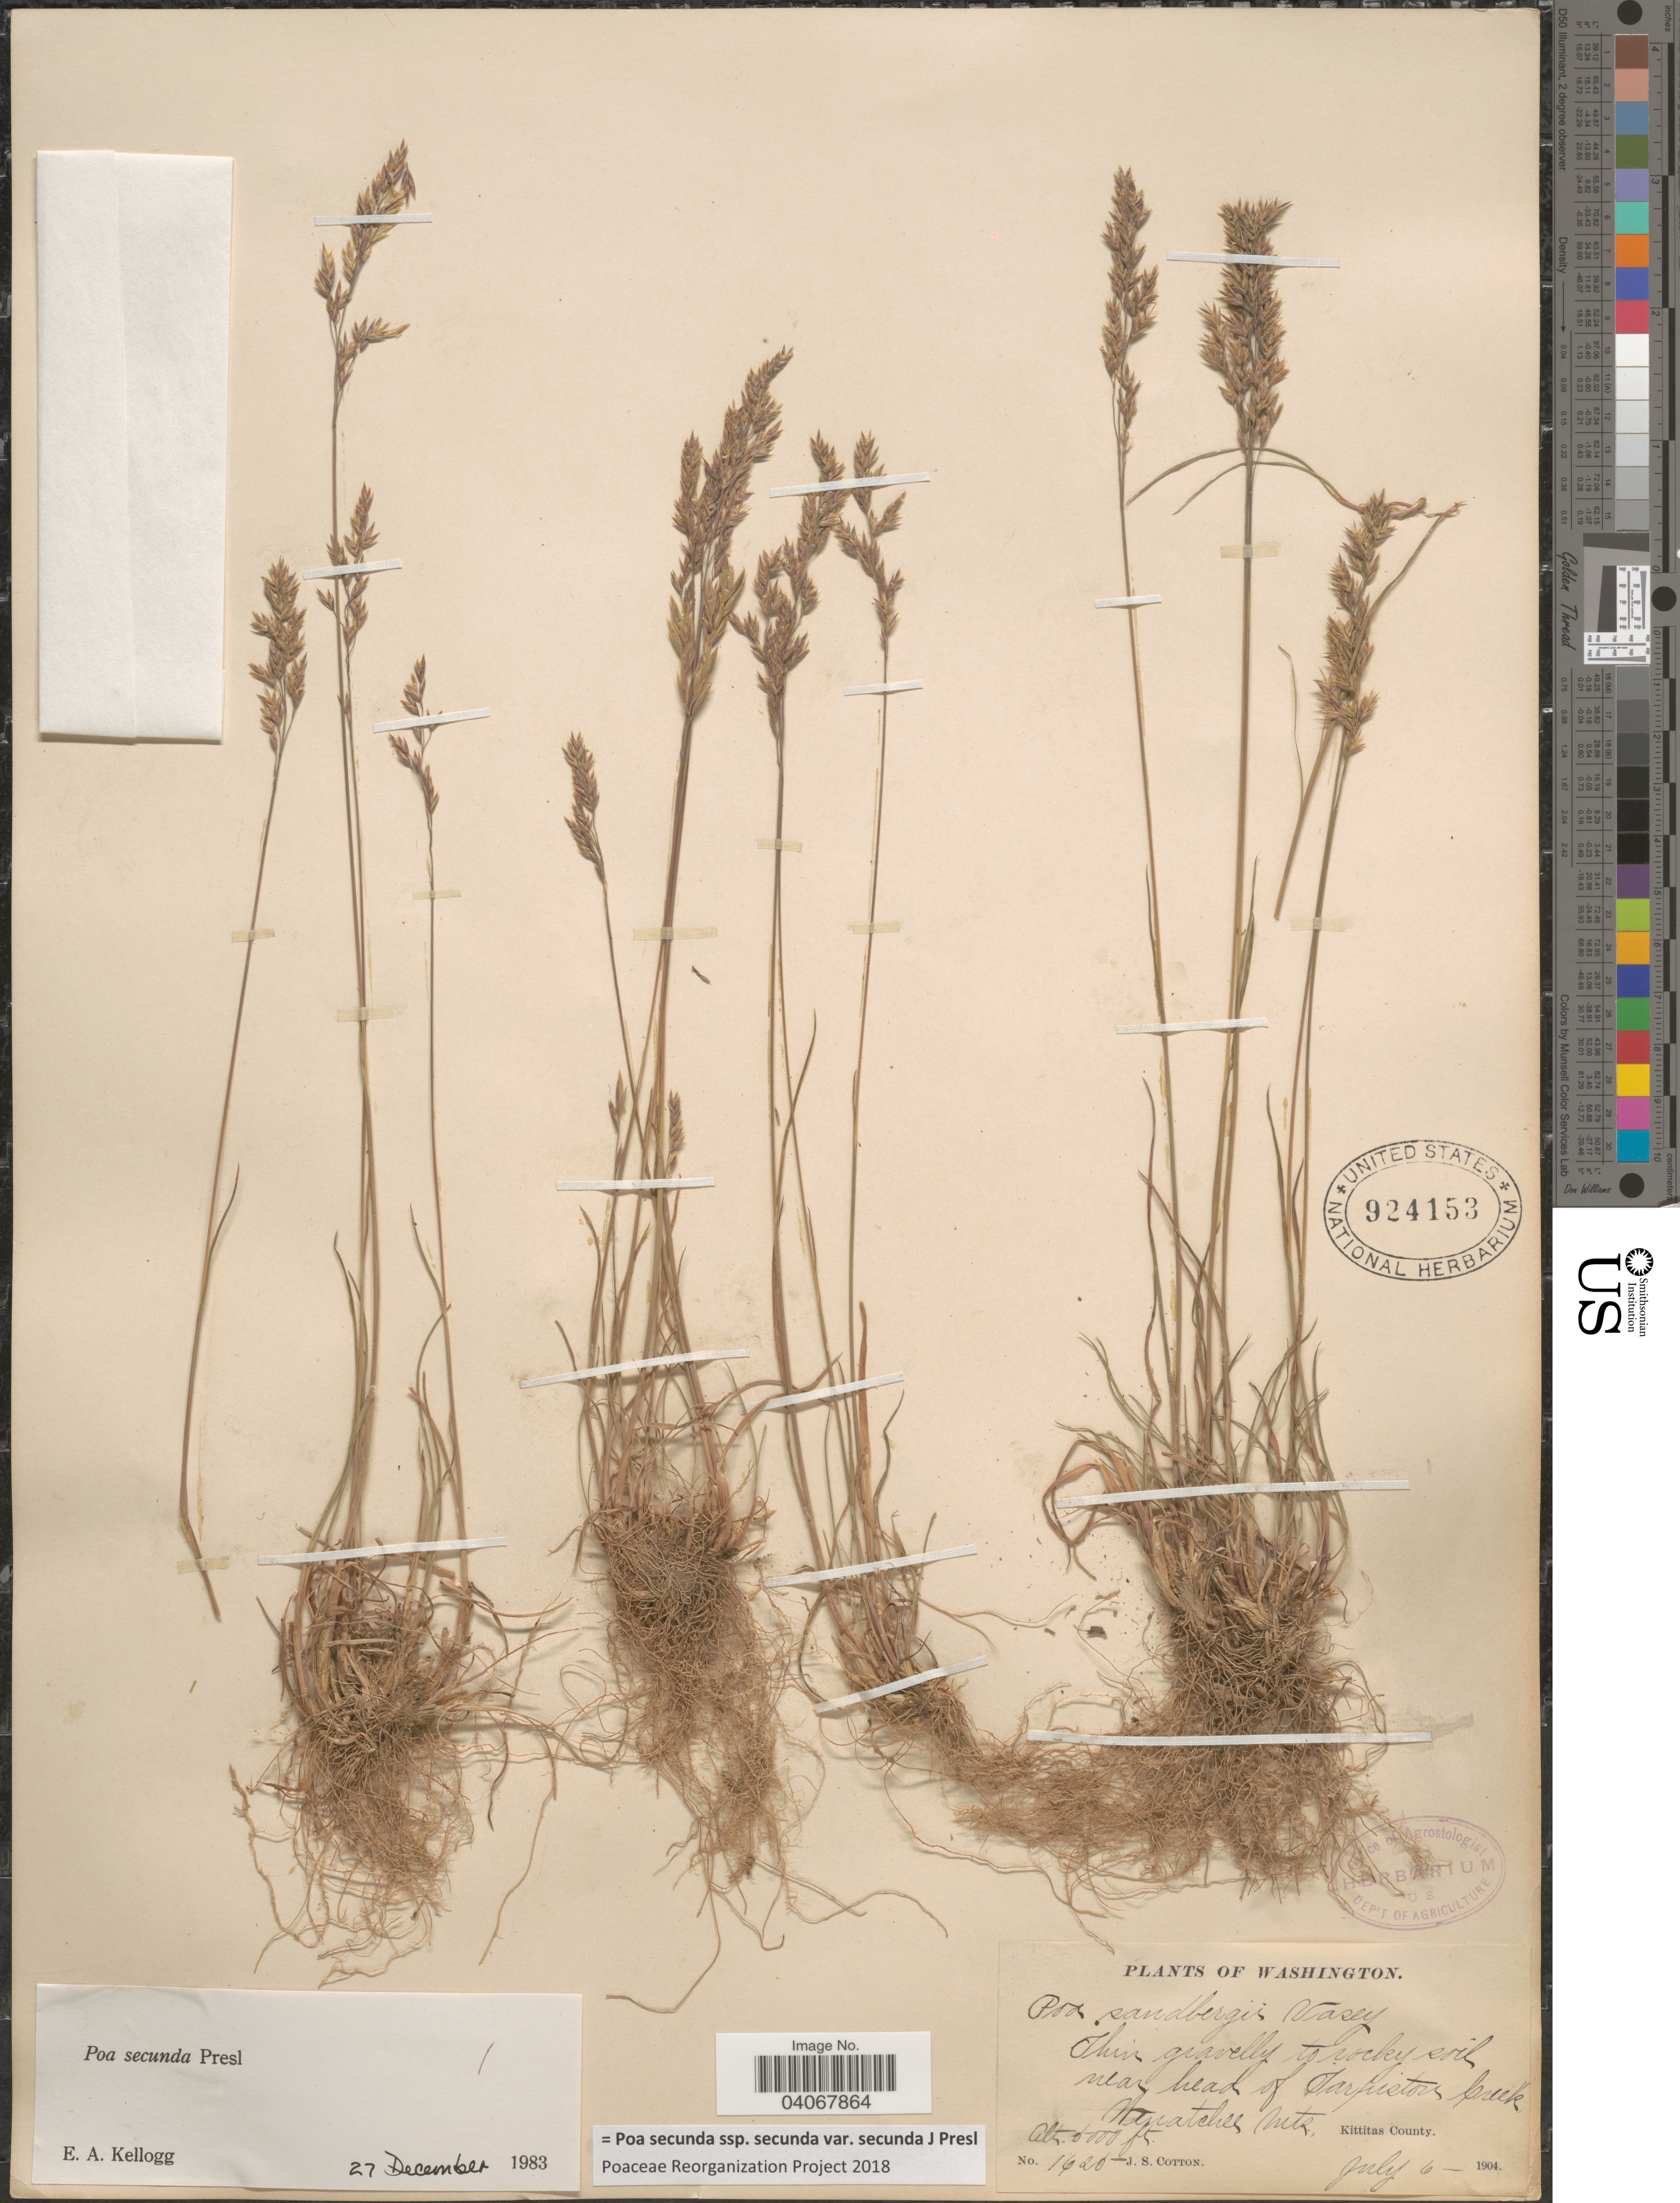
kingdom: Plantae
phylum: Tracheophyta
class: Liliopsida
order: Poales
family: Poaceae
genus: Poa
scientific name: Poa secunda subsp. secunda var. secunda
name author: J. Presl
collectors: J. S. Cotton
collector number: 1620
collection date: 1904-07-06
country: United States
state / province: Washington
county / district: Kittitas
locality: Thin gravelly to rocky soil near head of Tarpiston Creek. Wenatchee Mts., Kittitas County.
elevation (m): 1524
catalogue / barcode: US 924153